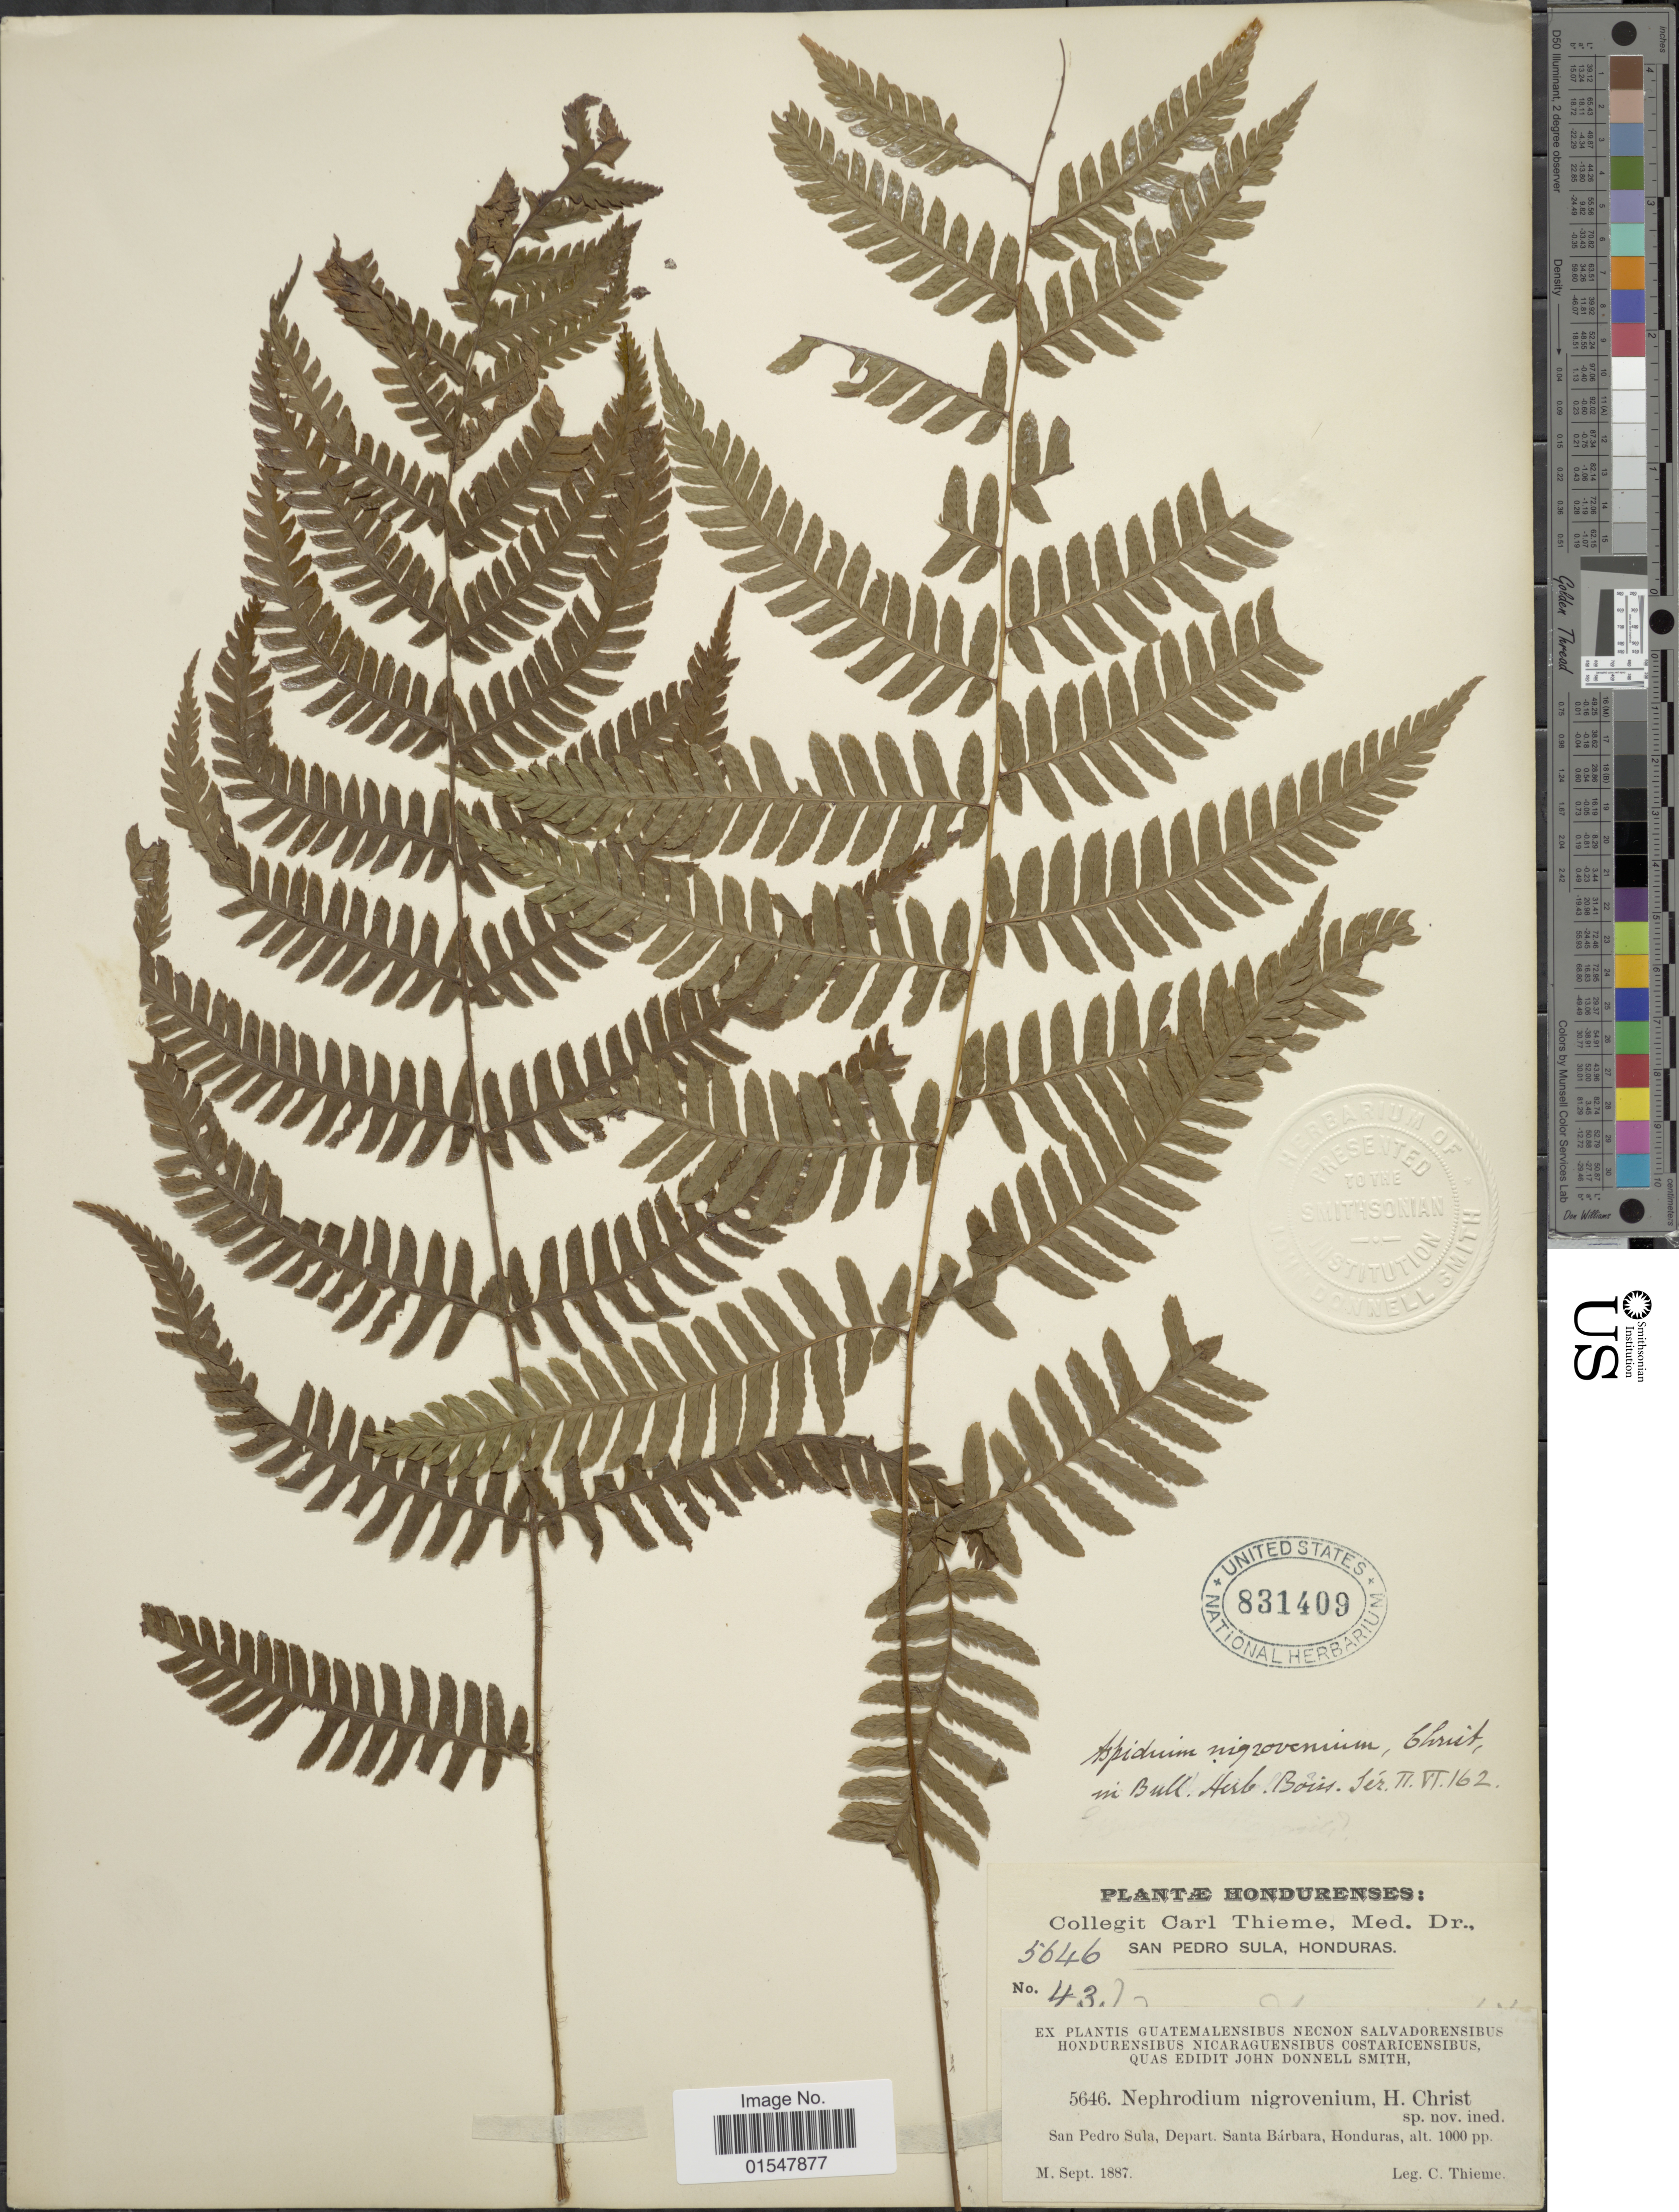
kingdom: Plantae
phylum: Tracheophyta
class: Polypodiopsida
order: Polypodiales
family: Dryopteridaceae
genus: Ctenitis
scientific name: Ctenitis nigrovenia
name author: (Christ) Copel.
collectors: C. Thieme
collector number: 5646/43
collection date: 1887-09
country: Honduras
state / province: Santa Bárbara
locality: Hondurenses, San Pedro Sula, Depart. Santa Barbara, Honduras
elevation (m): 305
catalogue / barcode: US 831409